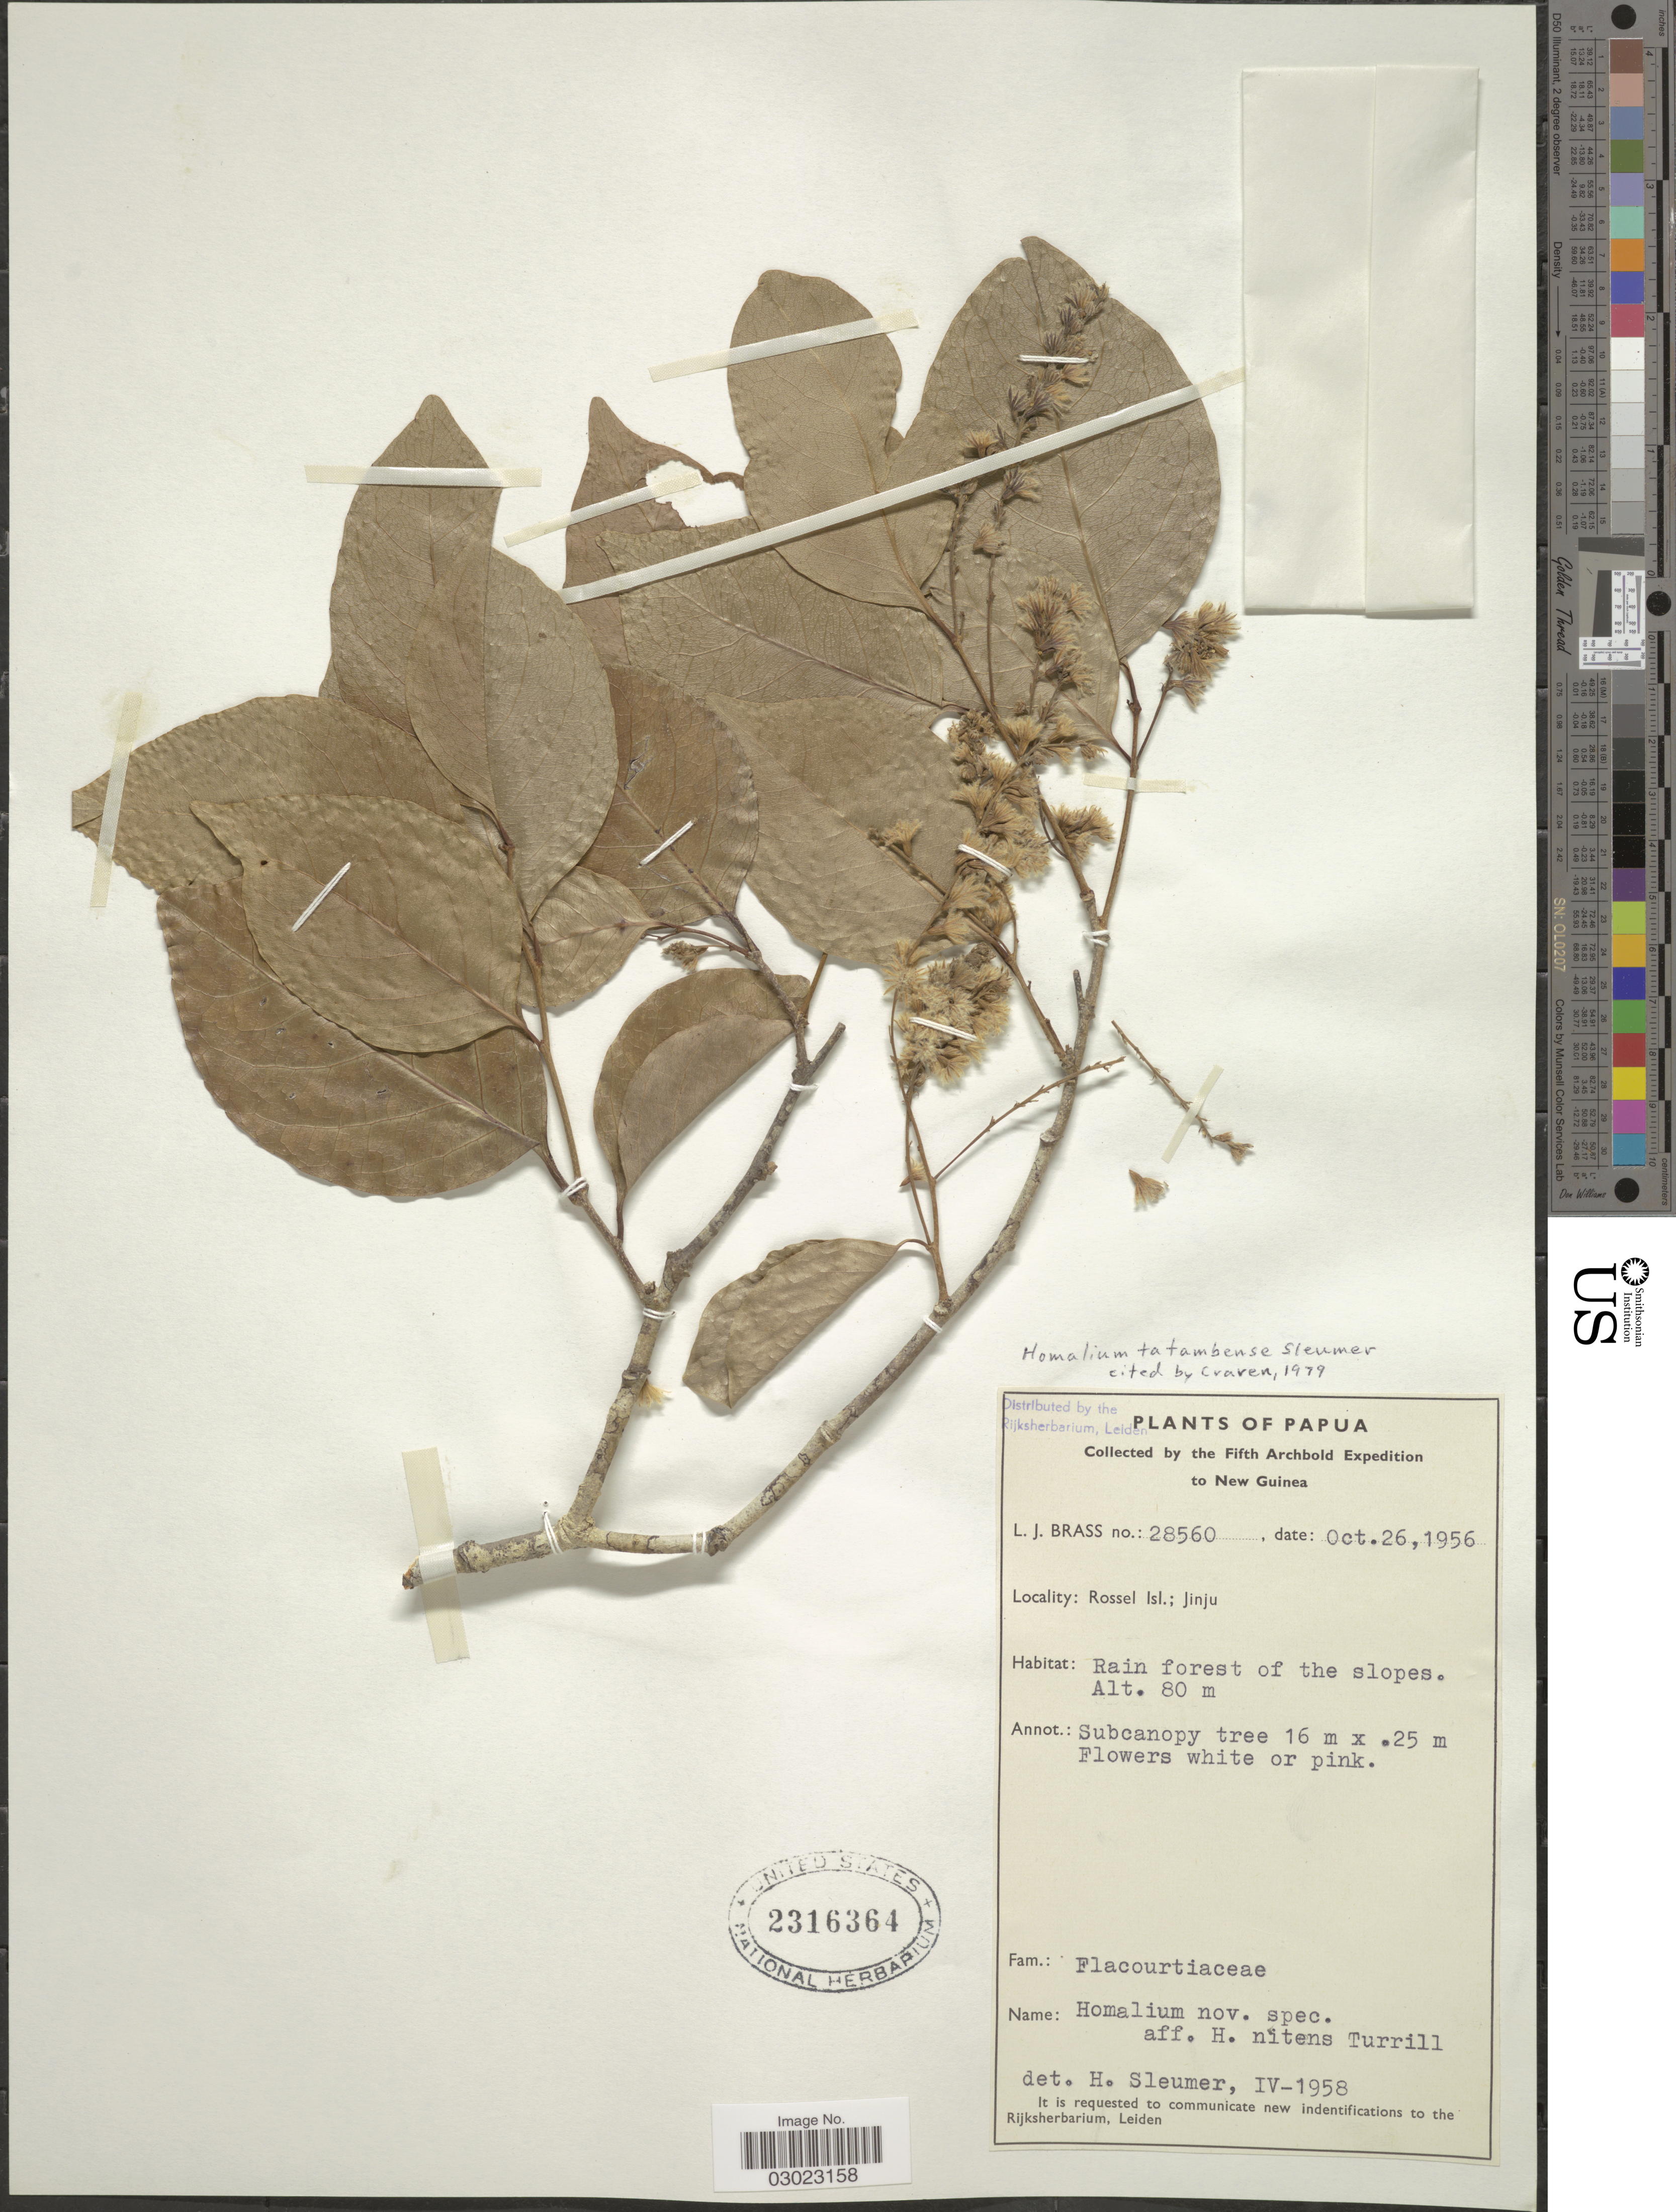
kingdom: Plantae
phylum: Tracheophyta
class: Magnoliopsida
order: Malpighiales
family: Salicaceae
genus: Homalium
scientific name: Homalium tatambense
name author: Sleumer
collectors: L. J. Brass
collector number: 28560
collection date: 1956-10-26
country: Papua New Guinea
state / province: Milne Bay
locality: New Guinea. Rossel Isl.; Jinju.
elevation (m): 80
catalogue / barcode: US 2316364